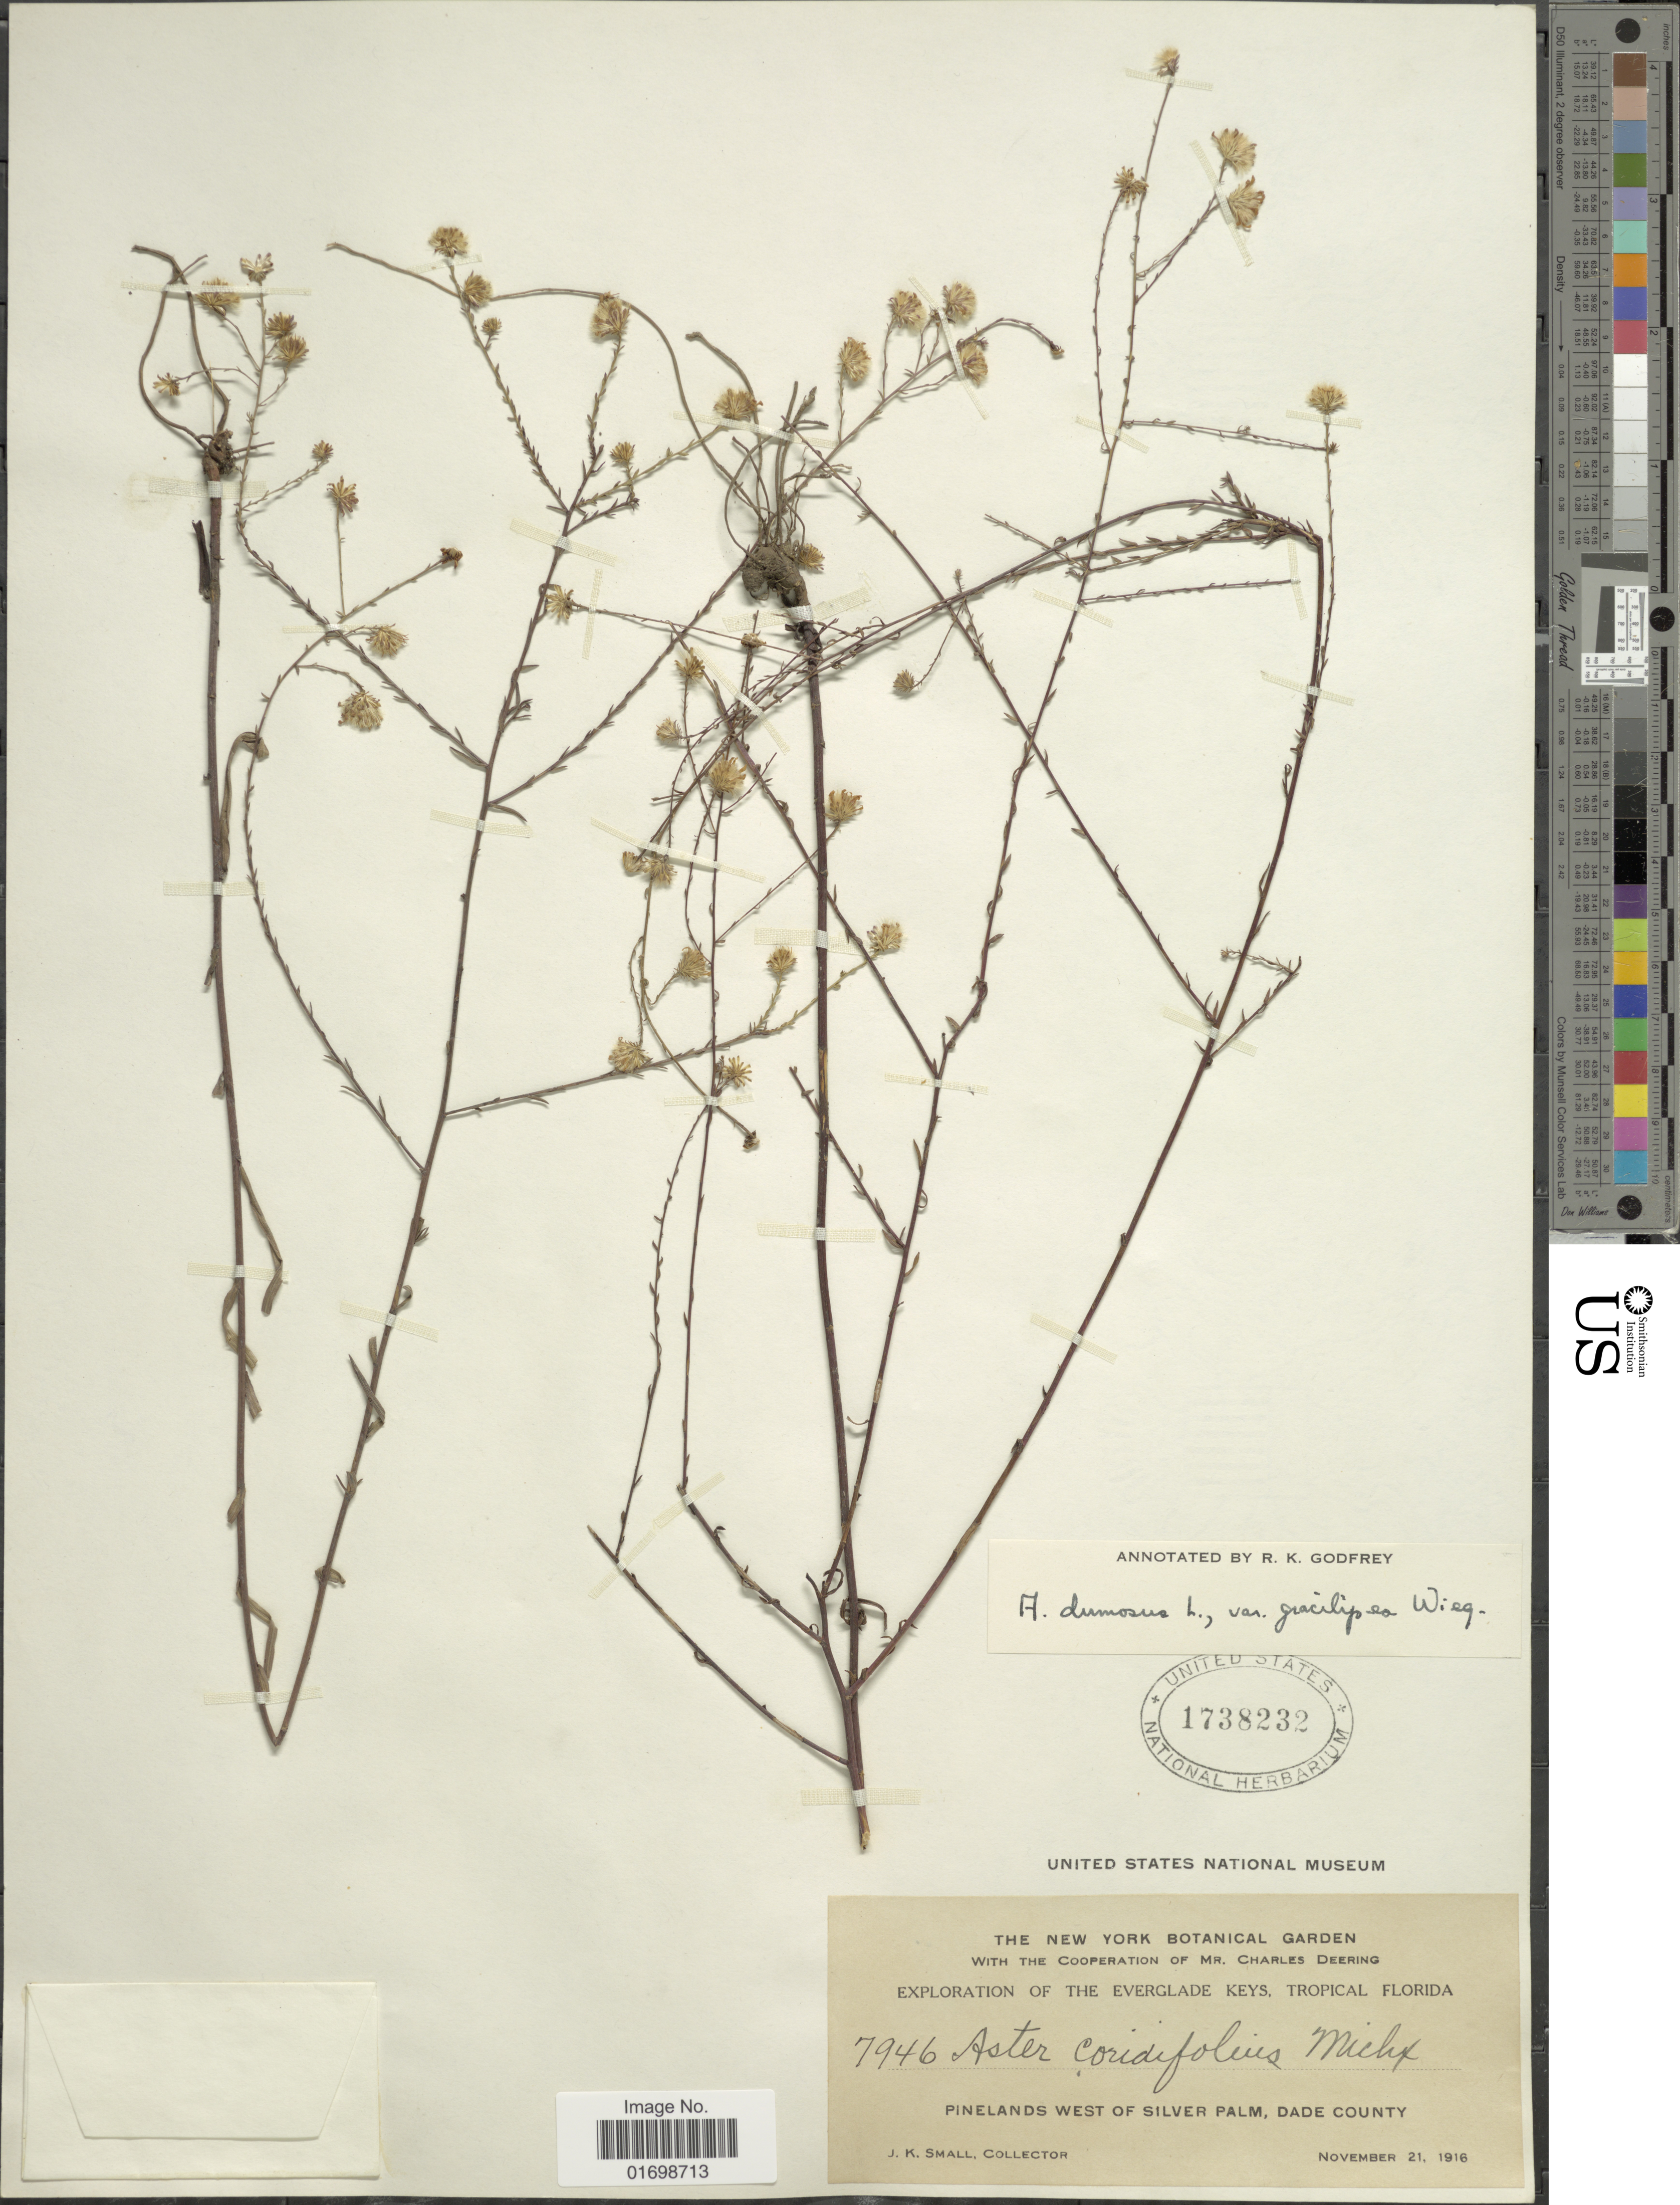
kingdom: Plantae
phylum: Tracheophyta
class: Magnoliopsida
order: Asterales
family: Asteraceae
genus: Symphyotrichum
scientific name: Symphyotrichum dumosum var. gracilipes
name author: (Wiegand) G.L. Nesom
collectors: J. K. Small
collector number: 7946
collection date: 1916-11-21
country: United States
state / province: Florida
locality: Everglade Keys. Tropical Florida. Pinelands west of Silver Palm, Dade County.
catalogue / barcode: US 1738232